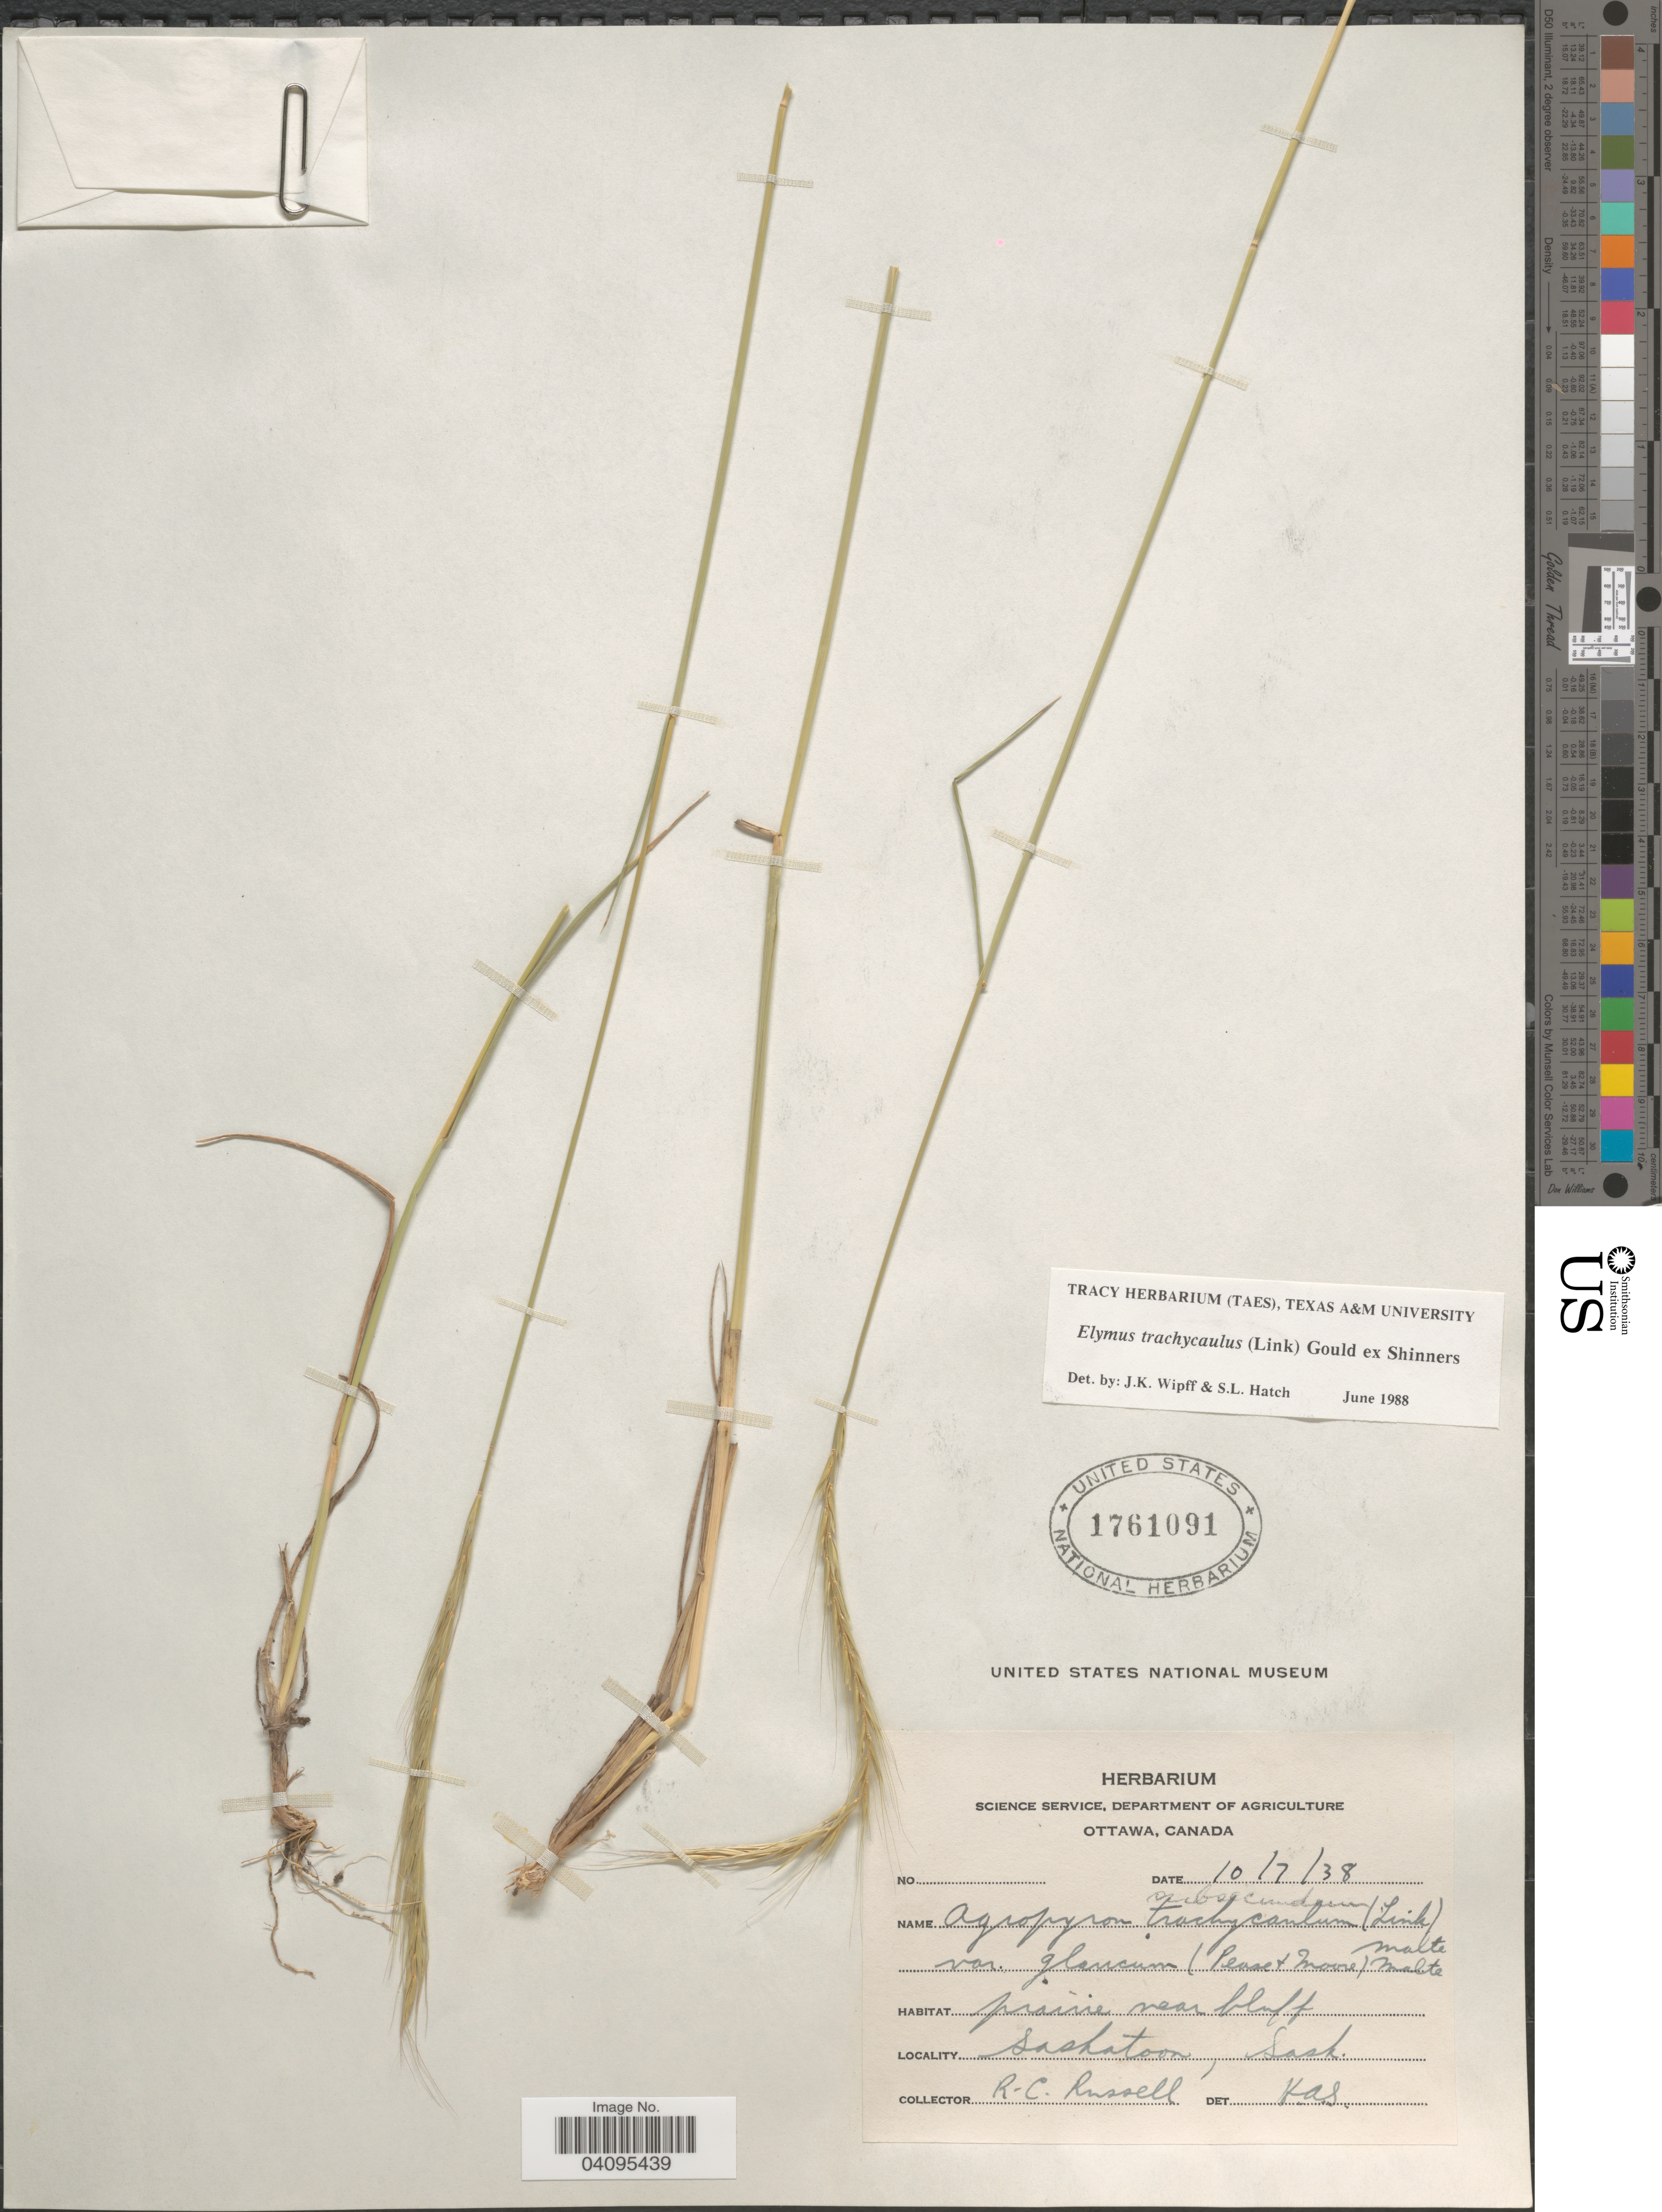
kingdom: Plantae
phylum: Tracheophyta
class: Liliopsida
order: Poales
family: Poaceae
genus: Elymus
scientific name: Elymus trachycaulus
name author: (Link) Gould ex Shinners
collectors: R. Russell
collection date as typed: Transcribed d/m/y: 10/7/38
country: Canada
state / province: Saskatchewan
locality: Prairie near bluff. Saskatoon.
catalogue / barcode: US 1761091